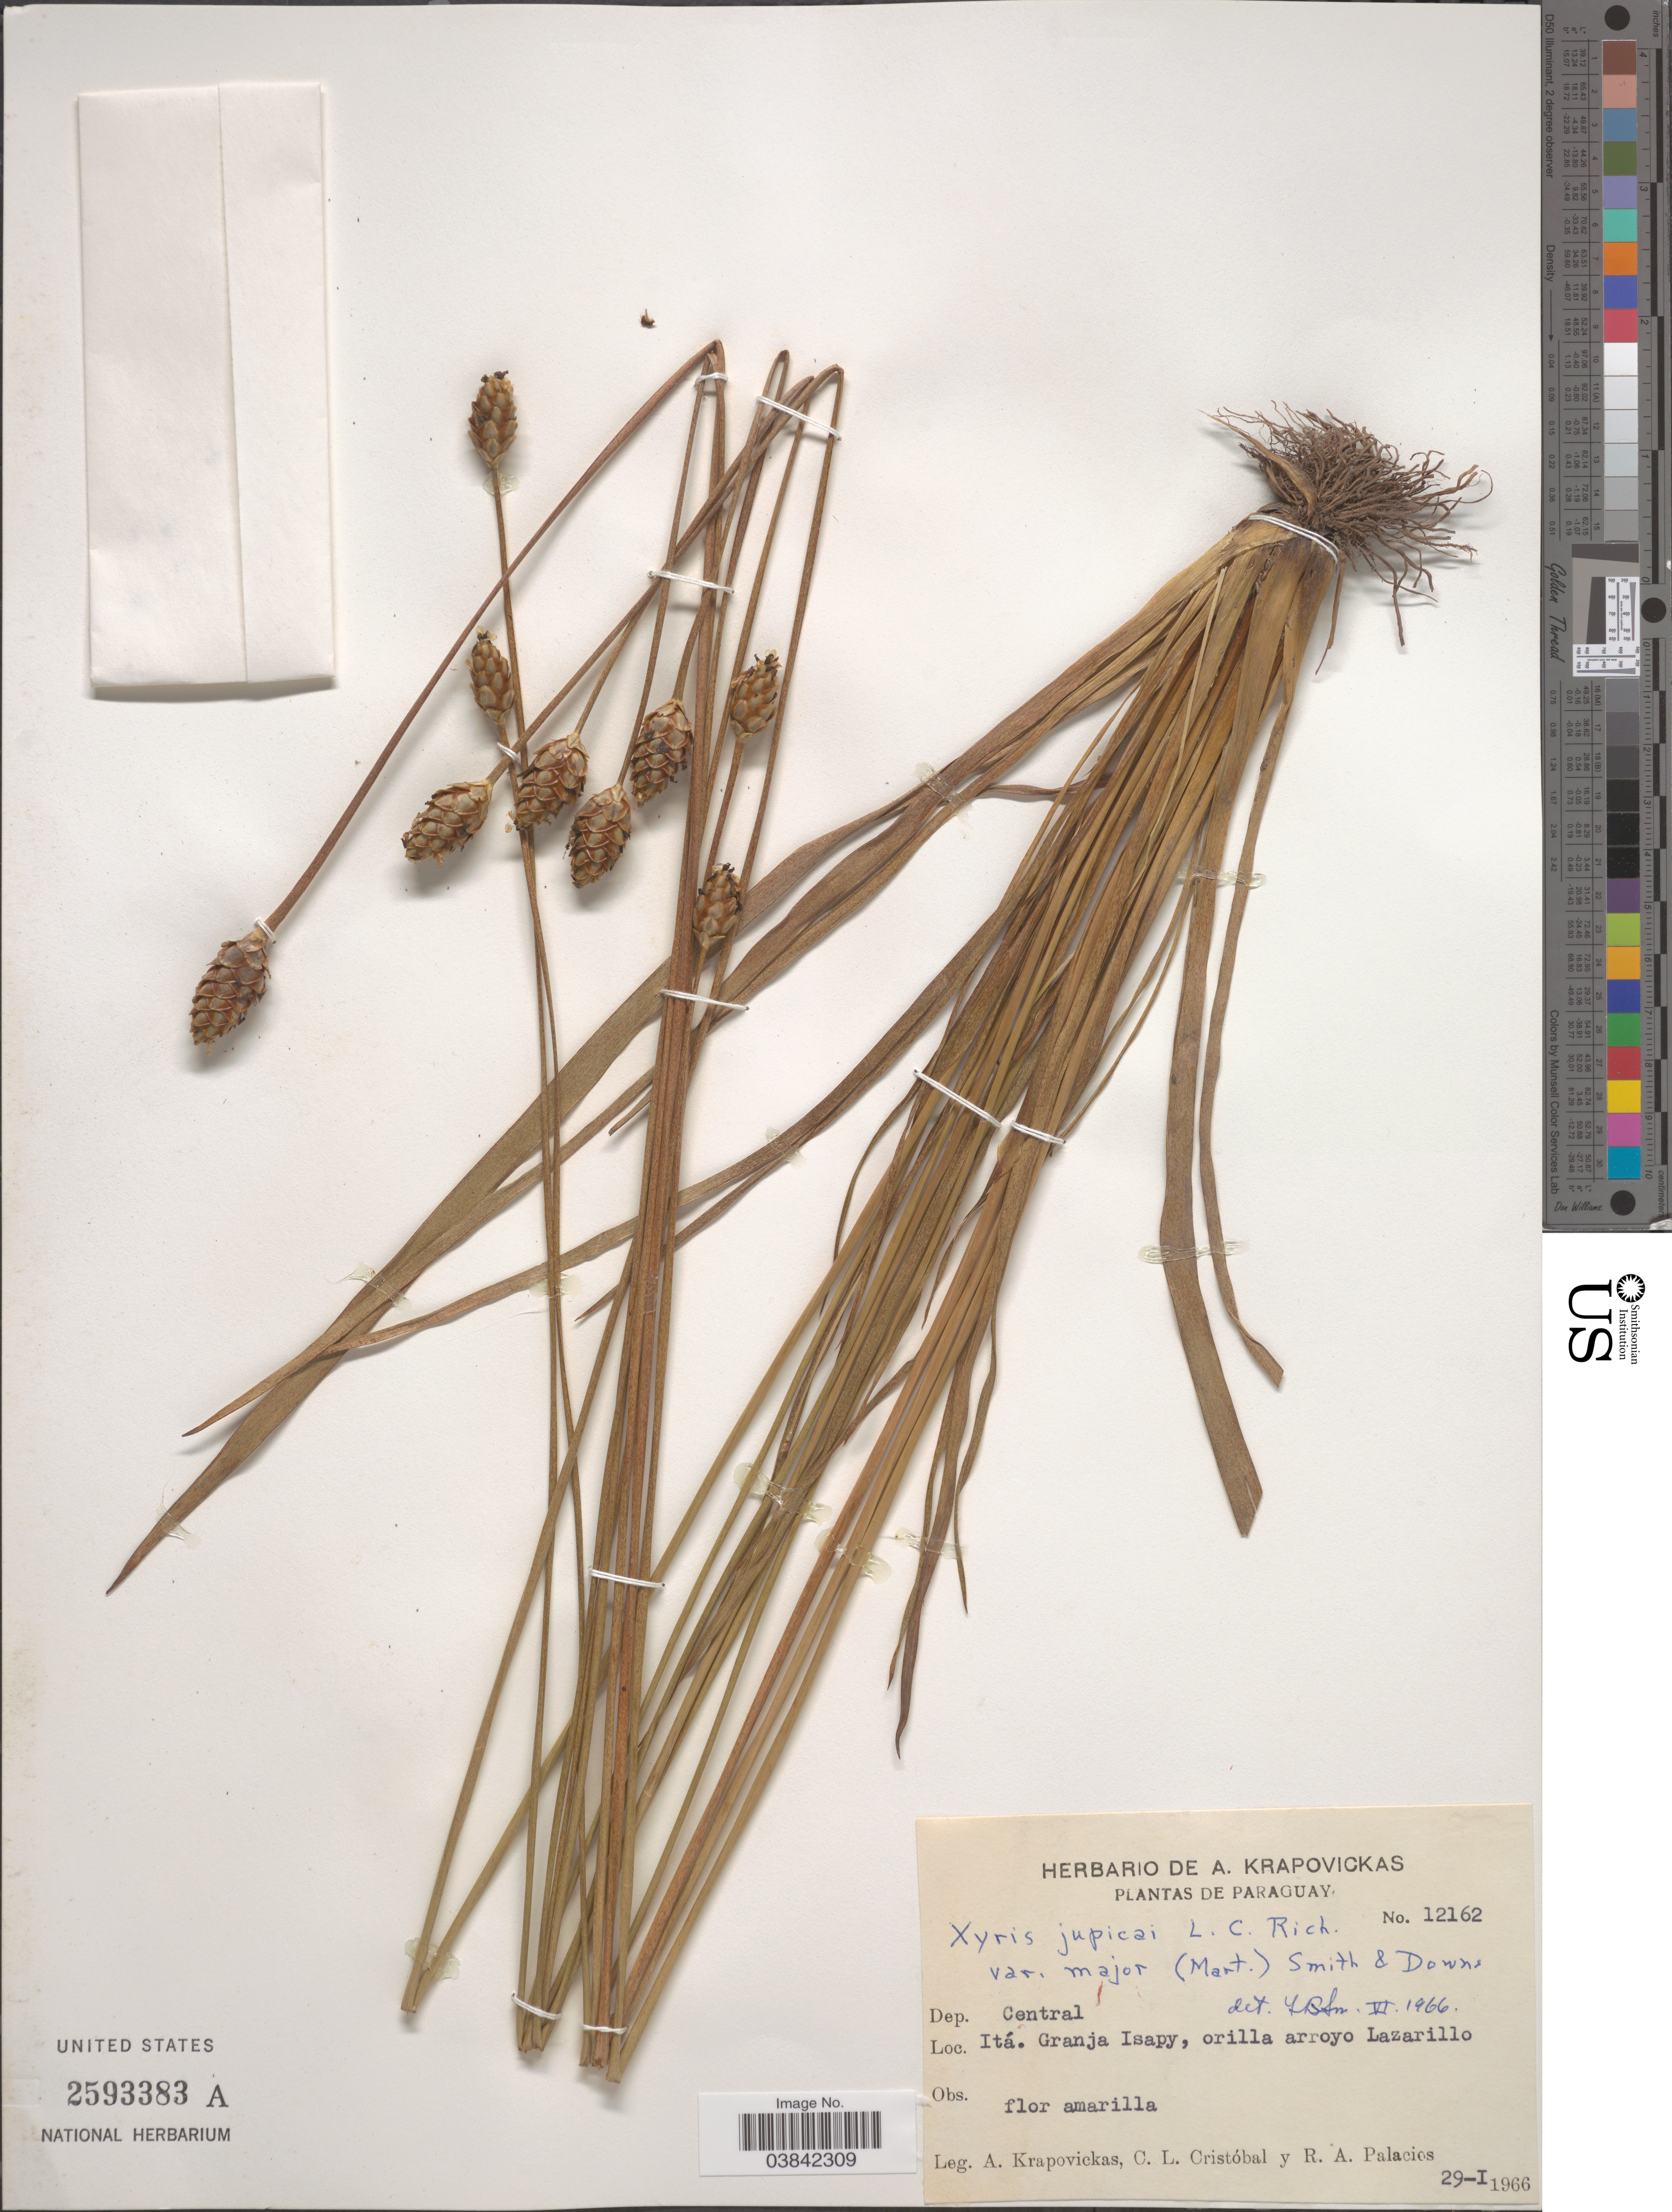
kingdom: Plantae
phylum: Tracheophyta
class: Liliopsida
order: Poales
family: Xyridaceae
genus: Xyris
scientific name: Xyris laxifolia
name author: Mart.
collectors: A. Krapovickas, C. Cristobal & R. Palacios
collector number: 12162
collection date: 1966-01-29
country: Paraguay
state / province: Central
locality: Dep. Central. Itá. Granja Isapy, orilla arroyo Lazarillo.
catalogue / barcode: US 2593383A